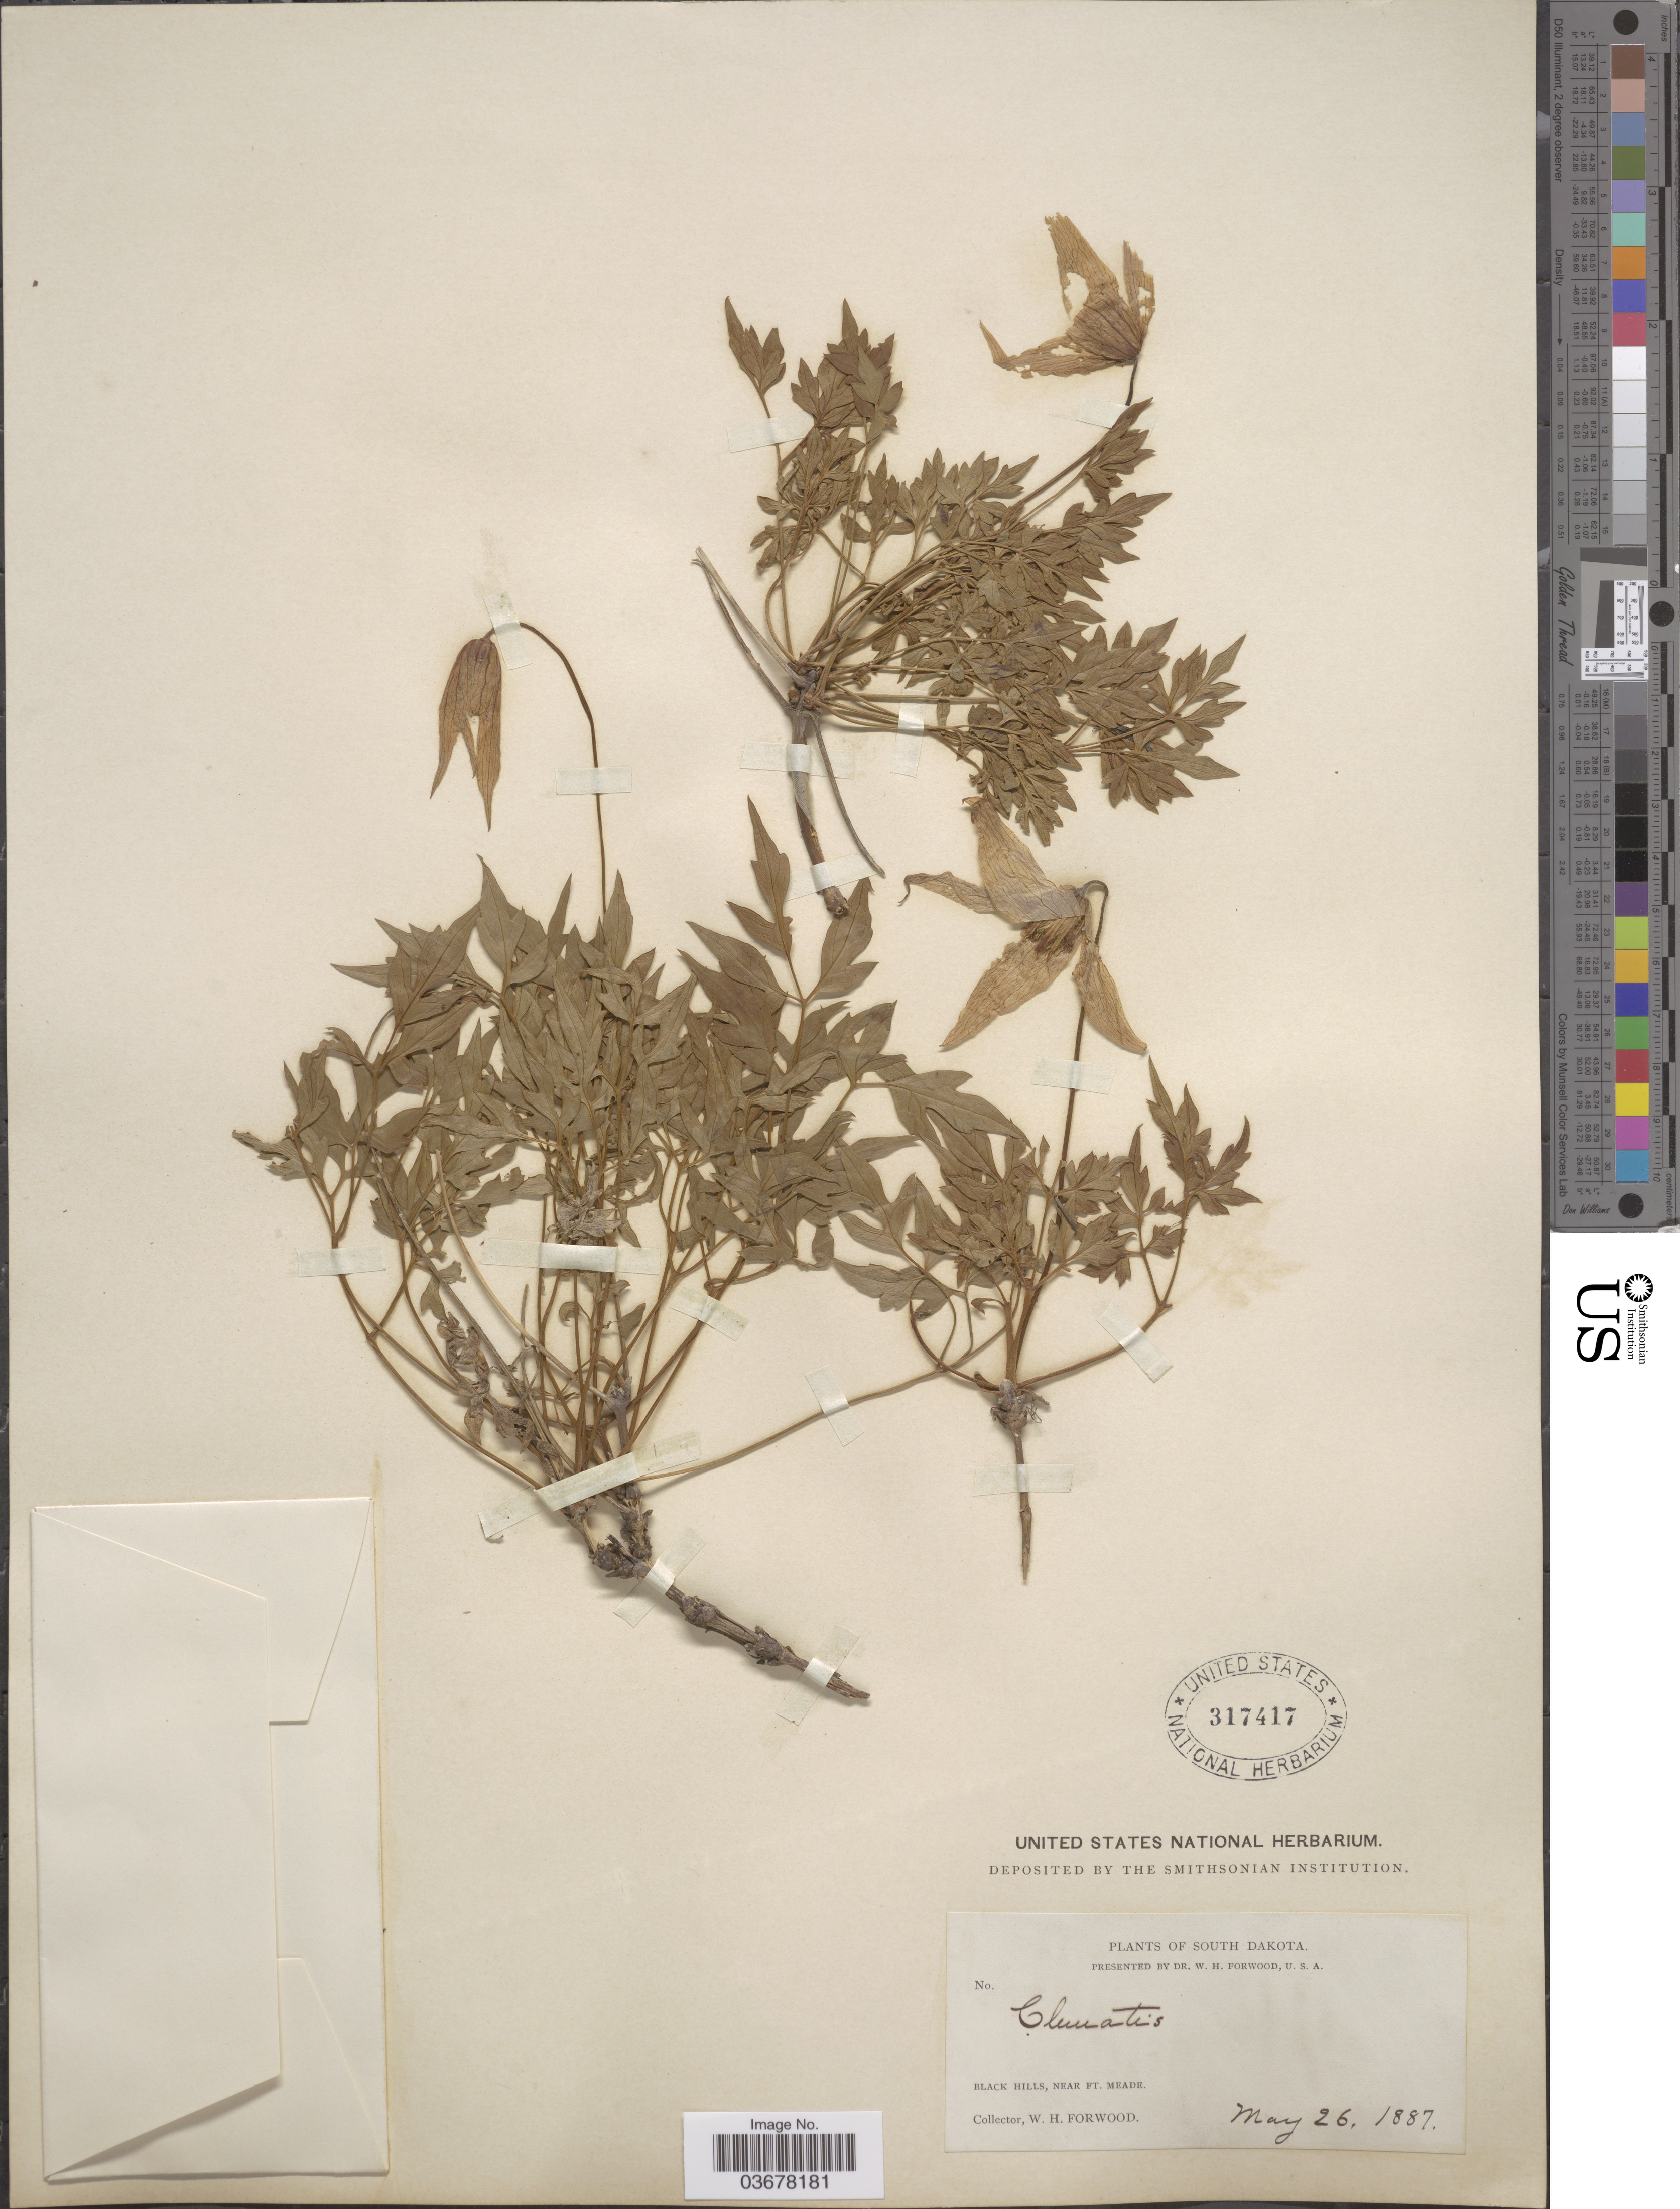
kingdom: Plantae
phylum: Tracheophyta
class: Magnoliopsida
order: Ranunculales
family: Ranunculaceae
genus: Clematis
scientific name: Clematis columbiana var. tenuiloba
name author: (A. Gray) J.S. Pringle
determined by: Strong, M. T., (US), Smithsonian Institution - National Museum of Natural History (UNITED STATES)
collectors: W. Forwood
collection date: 1887-05-26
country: United States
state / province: South Dakota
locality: Black Hills, near Ft. Meade.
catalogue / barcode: US 317417